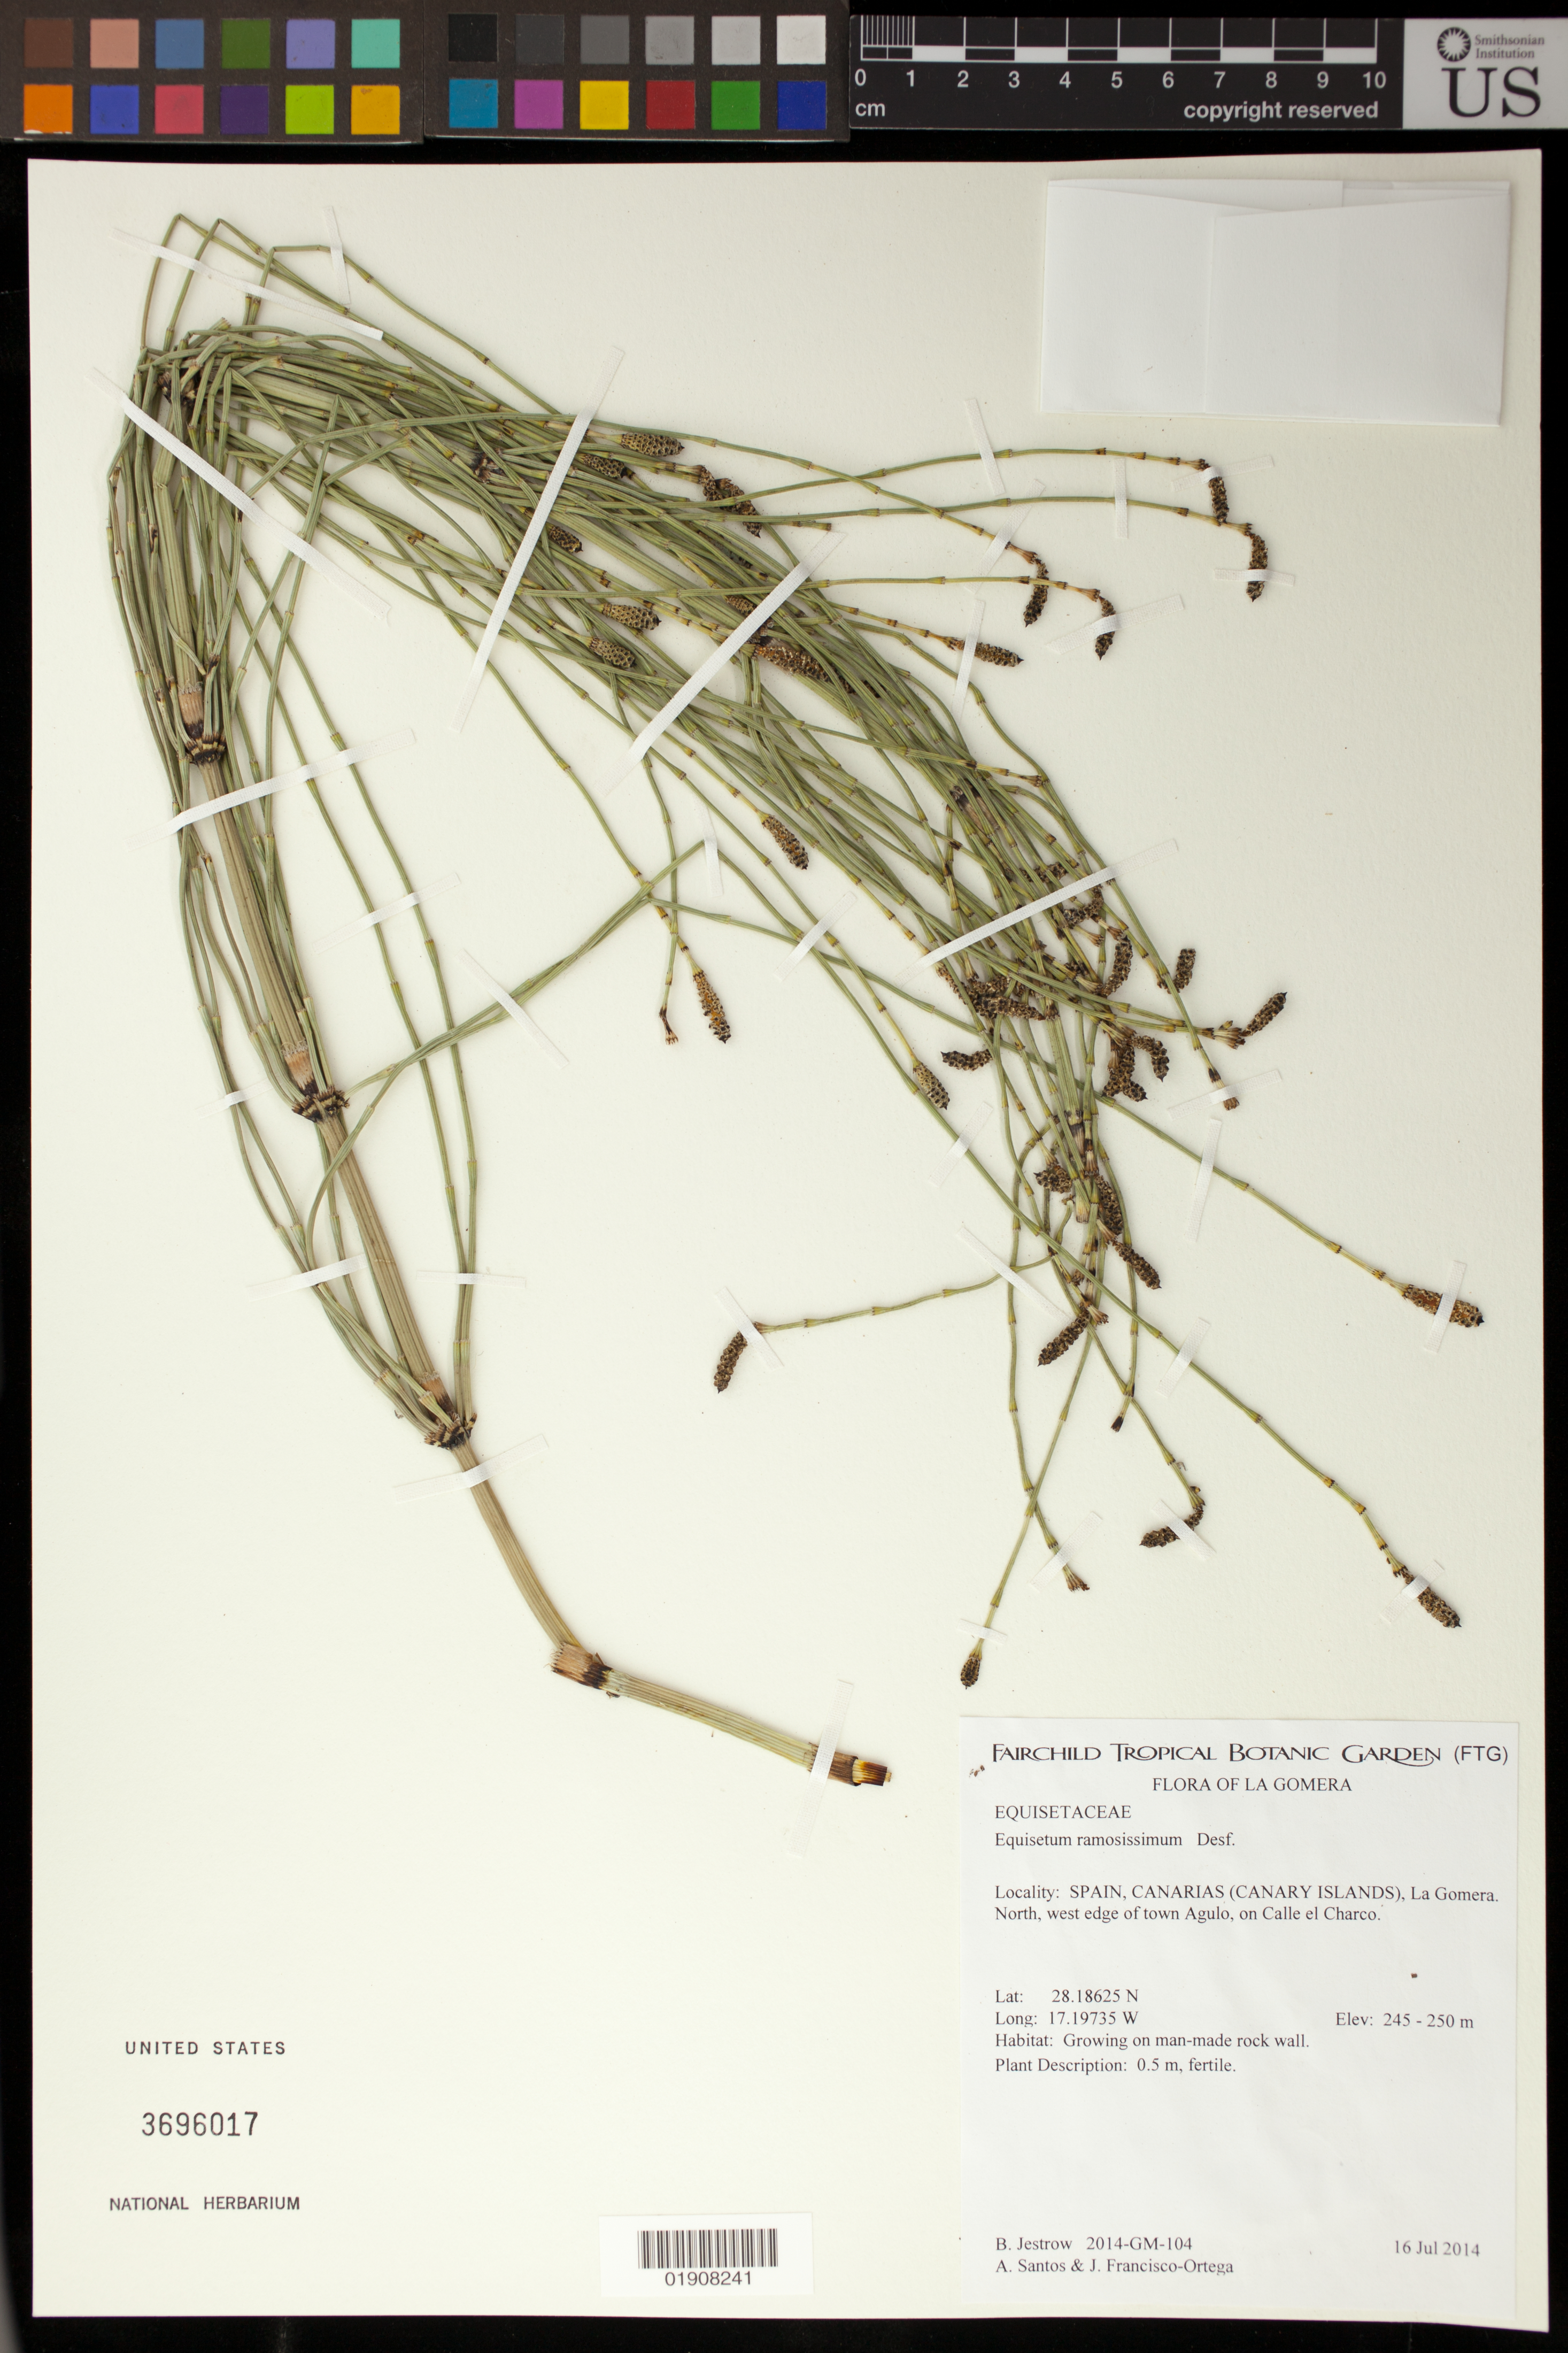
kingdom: Plantae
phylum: Tracheophyta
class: Polypodiopsida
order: Equisetales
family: Equisetaceae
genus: Equisetum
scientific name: Equisetum ramosissimum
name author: Desf.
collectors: B. Jestrow, A. Santos & F. J. Ortega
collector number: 2014-GM-104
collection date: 2014-07-16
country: Spain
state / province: Canarias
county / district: Santa Cruz de Tenerife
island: Gomera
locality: Canary Islands, La Gomera. North, west edge of town Agulo, on Calle el Charco.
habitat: Growing on man-made rock wall.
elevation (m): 245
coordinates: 28.18625 N, 17.19735 W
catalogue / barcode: US 3696017